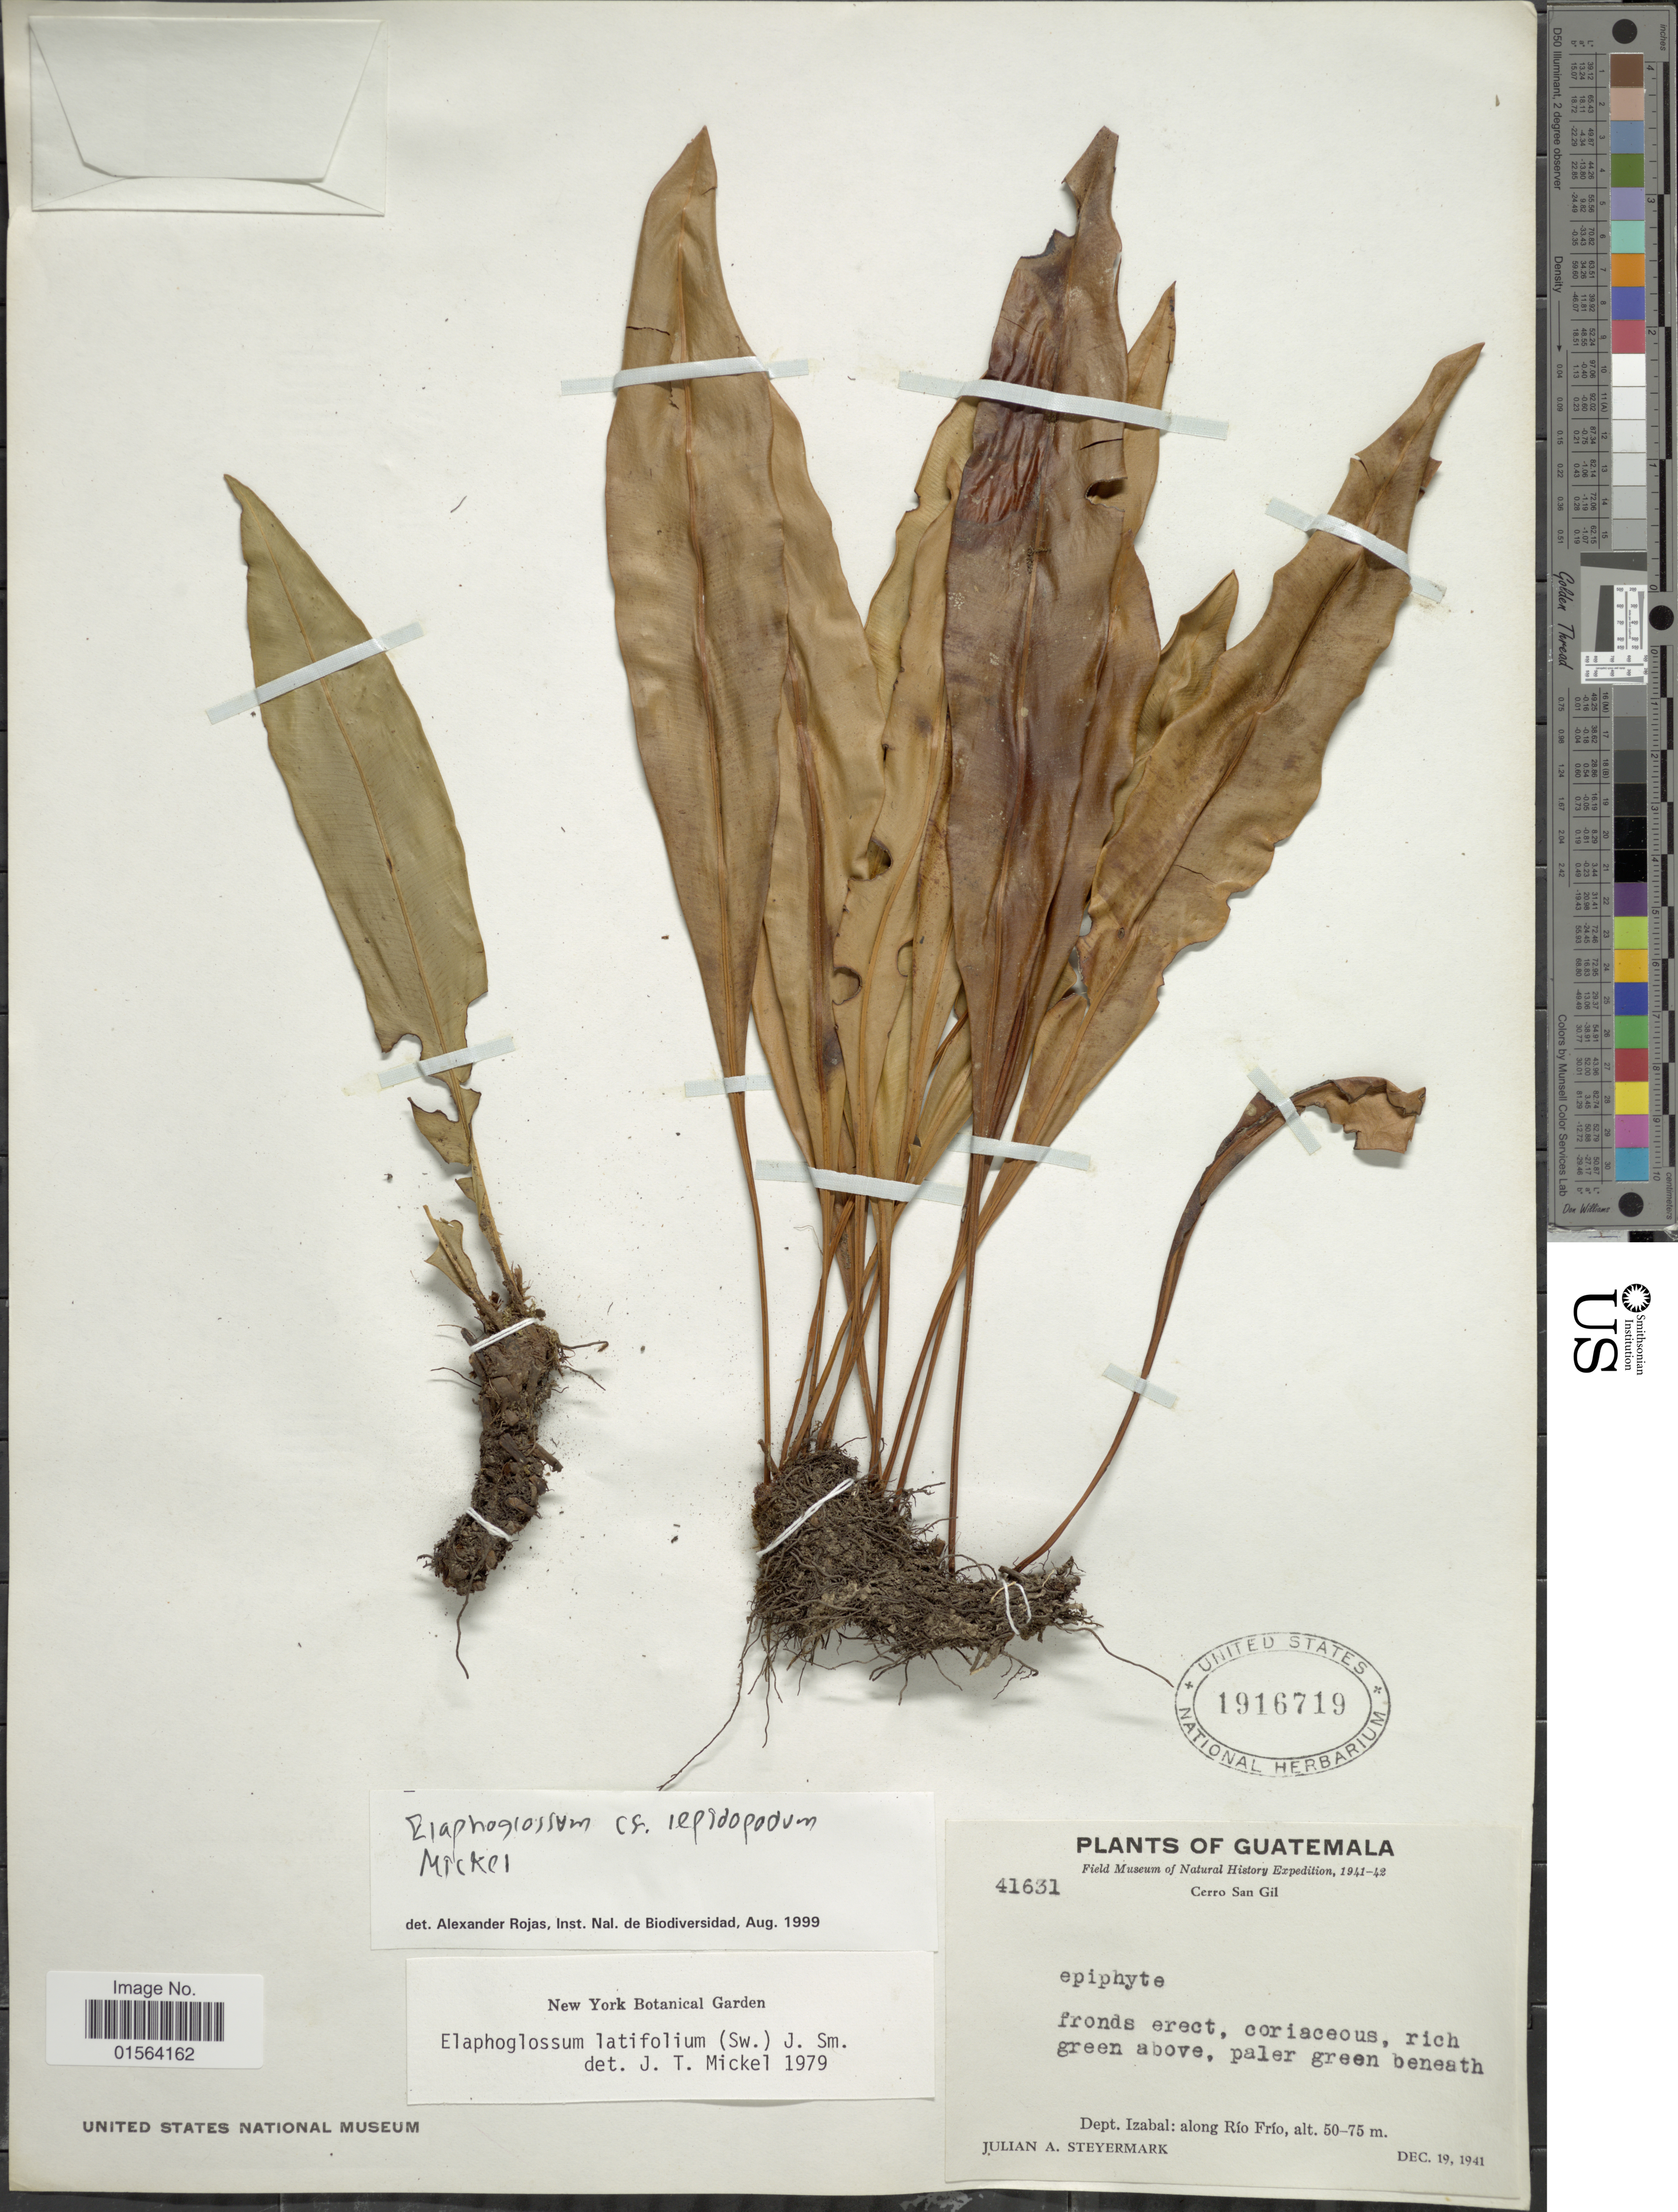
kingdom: Plantae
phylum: Tracheophyta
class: Polypodiopsida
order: Polypodiales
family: Dryopteridaceae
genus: Elaphoglossum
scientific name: Elaphoglossum latifolium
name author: (Sw.) J. Sm.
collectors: J. Steyermark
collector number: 41631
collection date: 1941-12-19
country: Guatemala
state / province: Izabal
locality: Cerro San Gil, Dept. Izabal: along Rio Frio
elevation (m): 50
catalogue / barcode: US 1916719